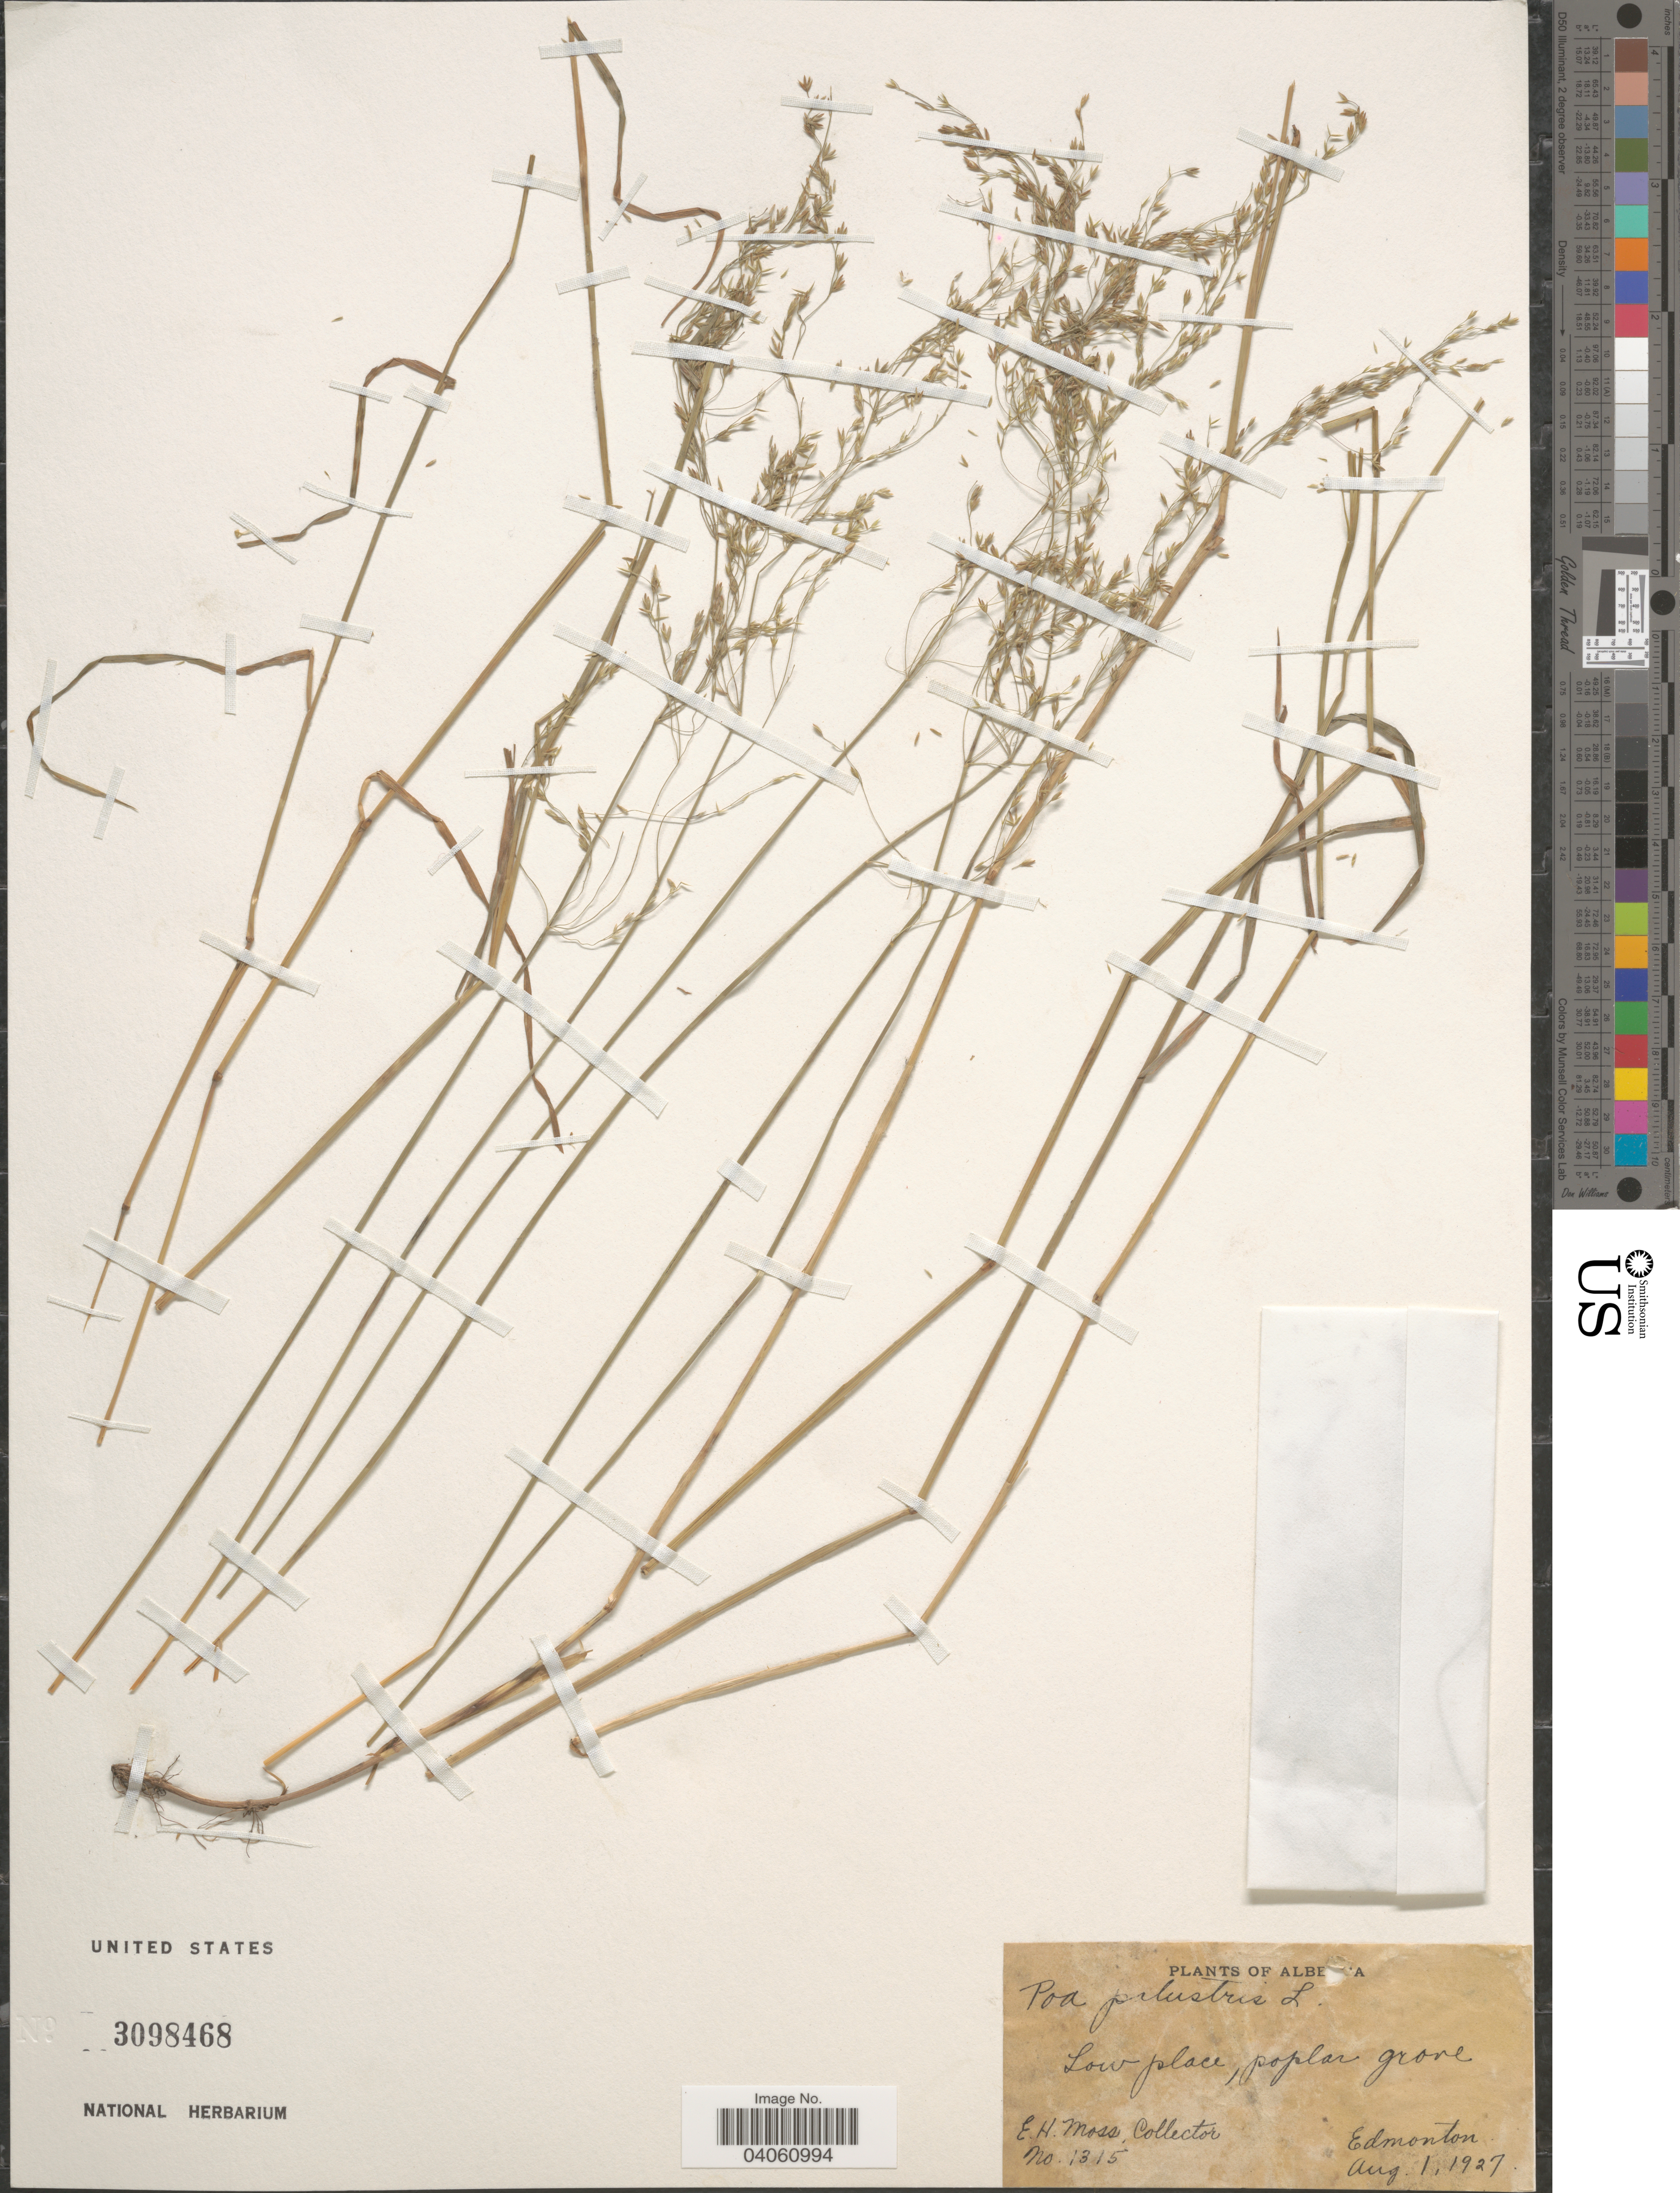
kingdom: Plantae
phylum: Tracheophyta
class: Liliopsida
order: Poales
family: Poaceae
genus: Poa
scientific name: Poa palustris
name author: L.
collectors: E. Moss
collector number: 1315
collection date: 1927-08-01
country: Canada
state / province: Alberta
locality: Poplar grove, Edmonton.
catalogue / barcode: US 3098468